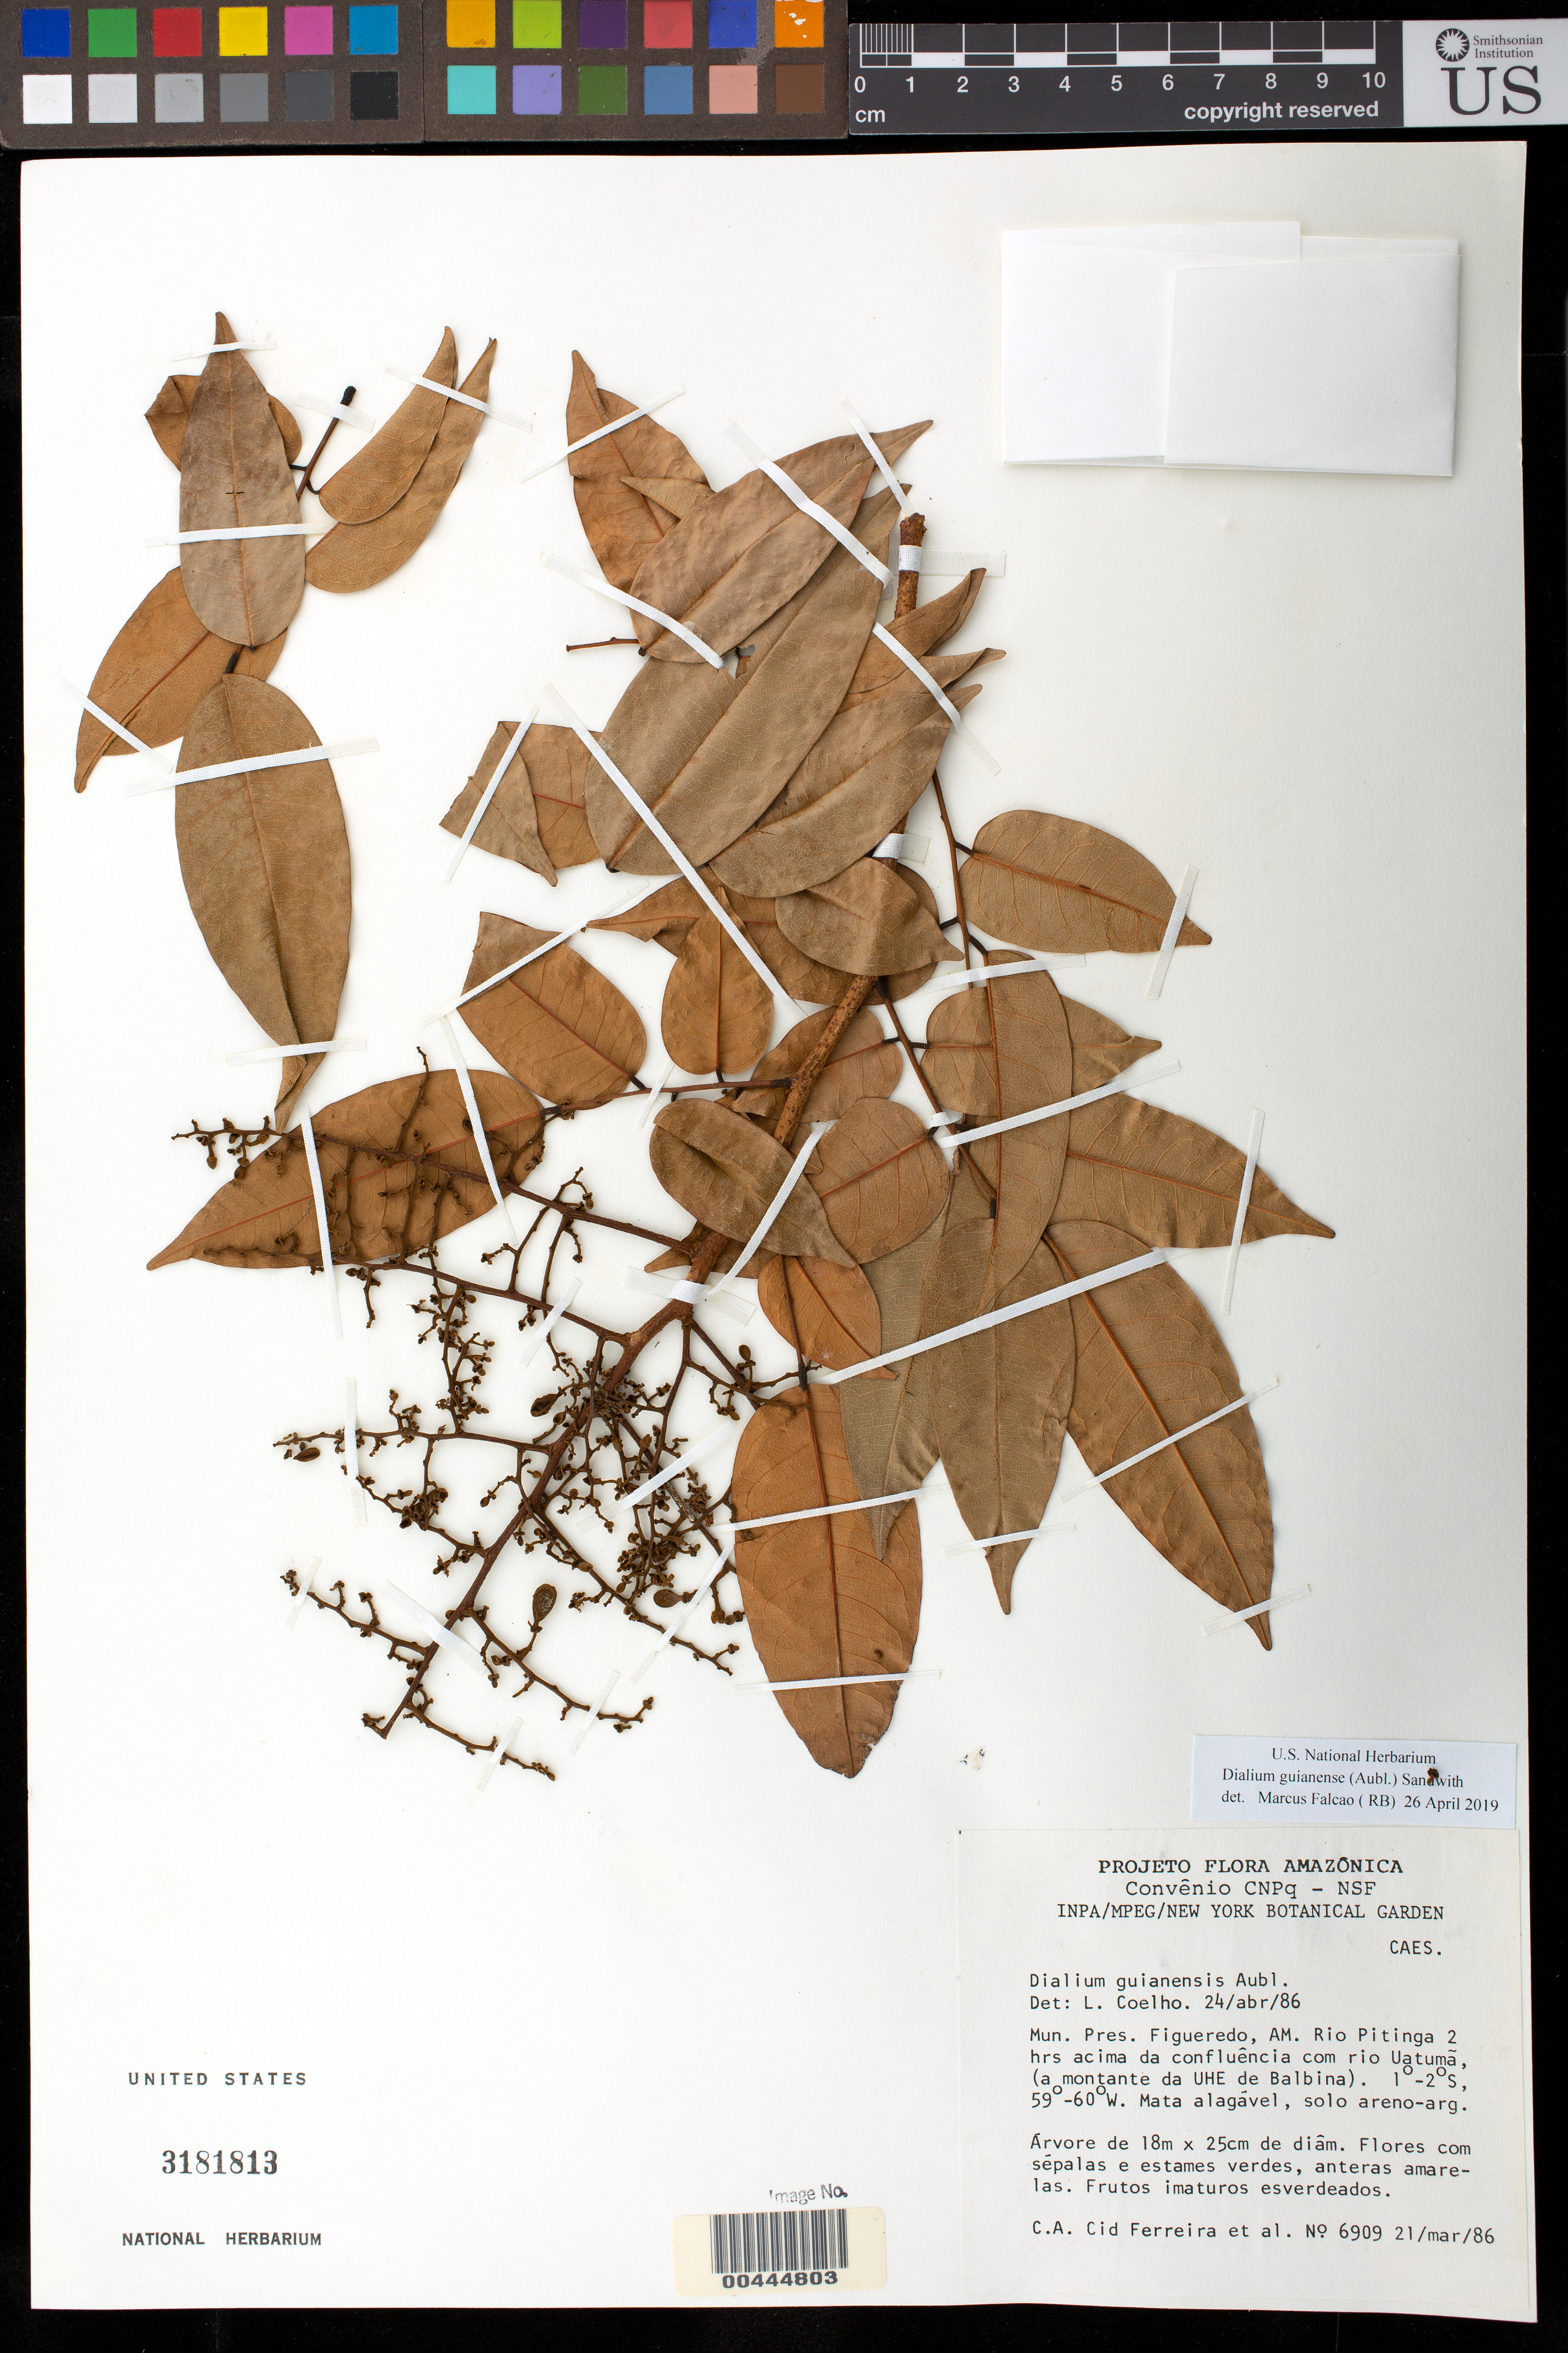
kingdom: Plantae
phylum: Tracheophyta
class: Magnoliopsida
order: Fabales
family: Fabaceae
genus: Dialium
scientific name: Dialium guianense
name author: (Aubl.) Sandwith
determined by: Falcão, Marcus J.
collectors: C. A. Cid Ferreira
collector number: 6909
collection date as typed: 21 Mar 1986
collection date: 1986-03-21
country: Brazil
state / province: Amazonas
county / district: Presidente Figueiredo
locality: Rio pitinga, rio uatuma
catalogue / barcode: US 3181813